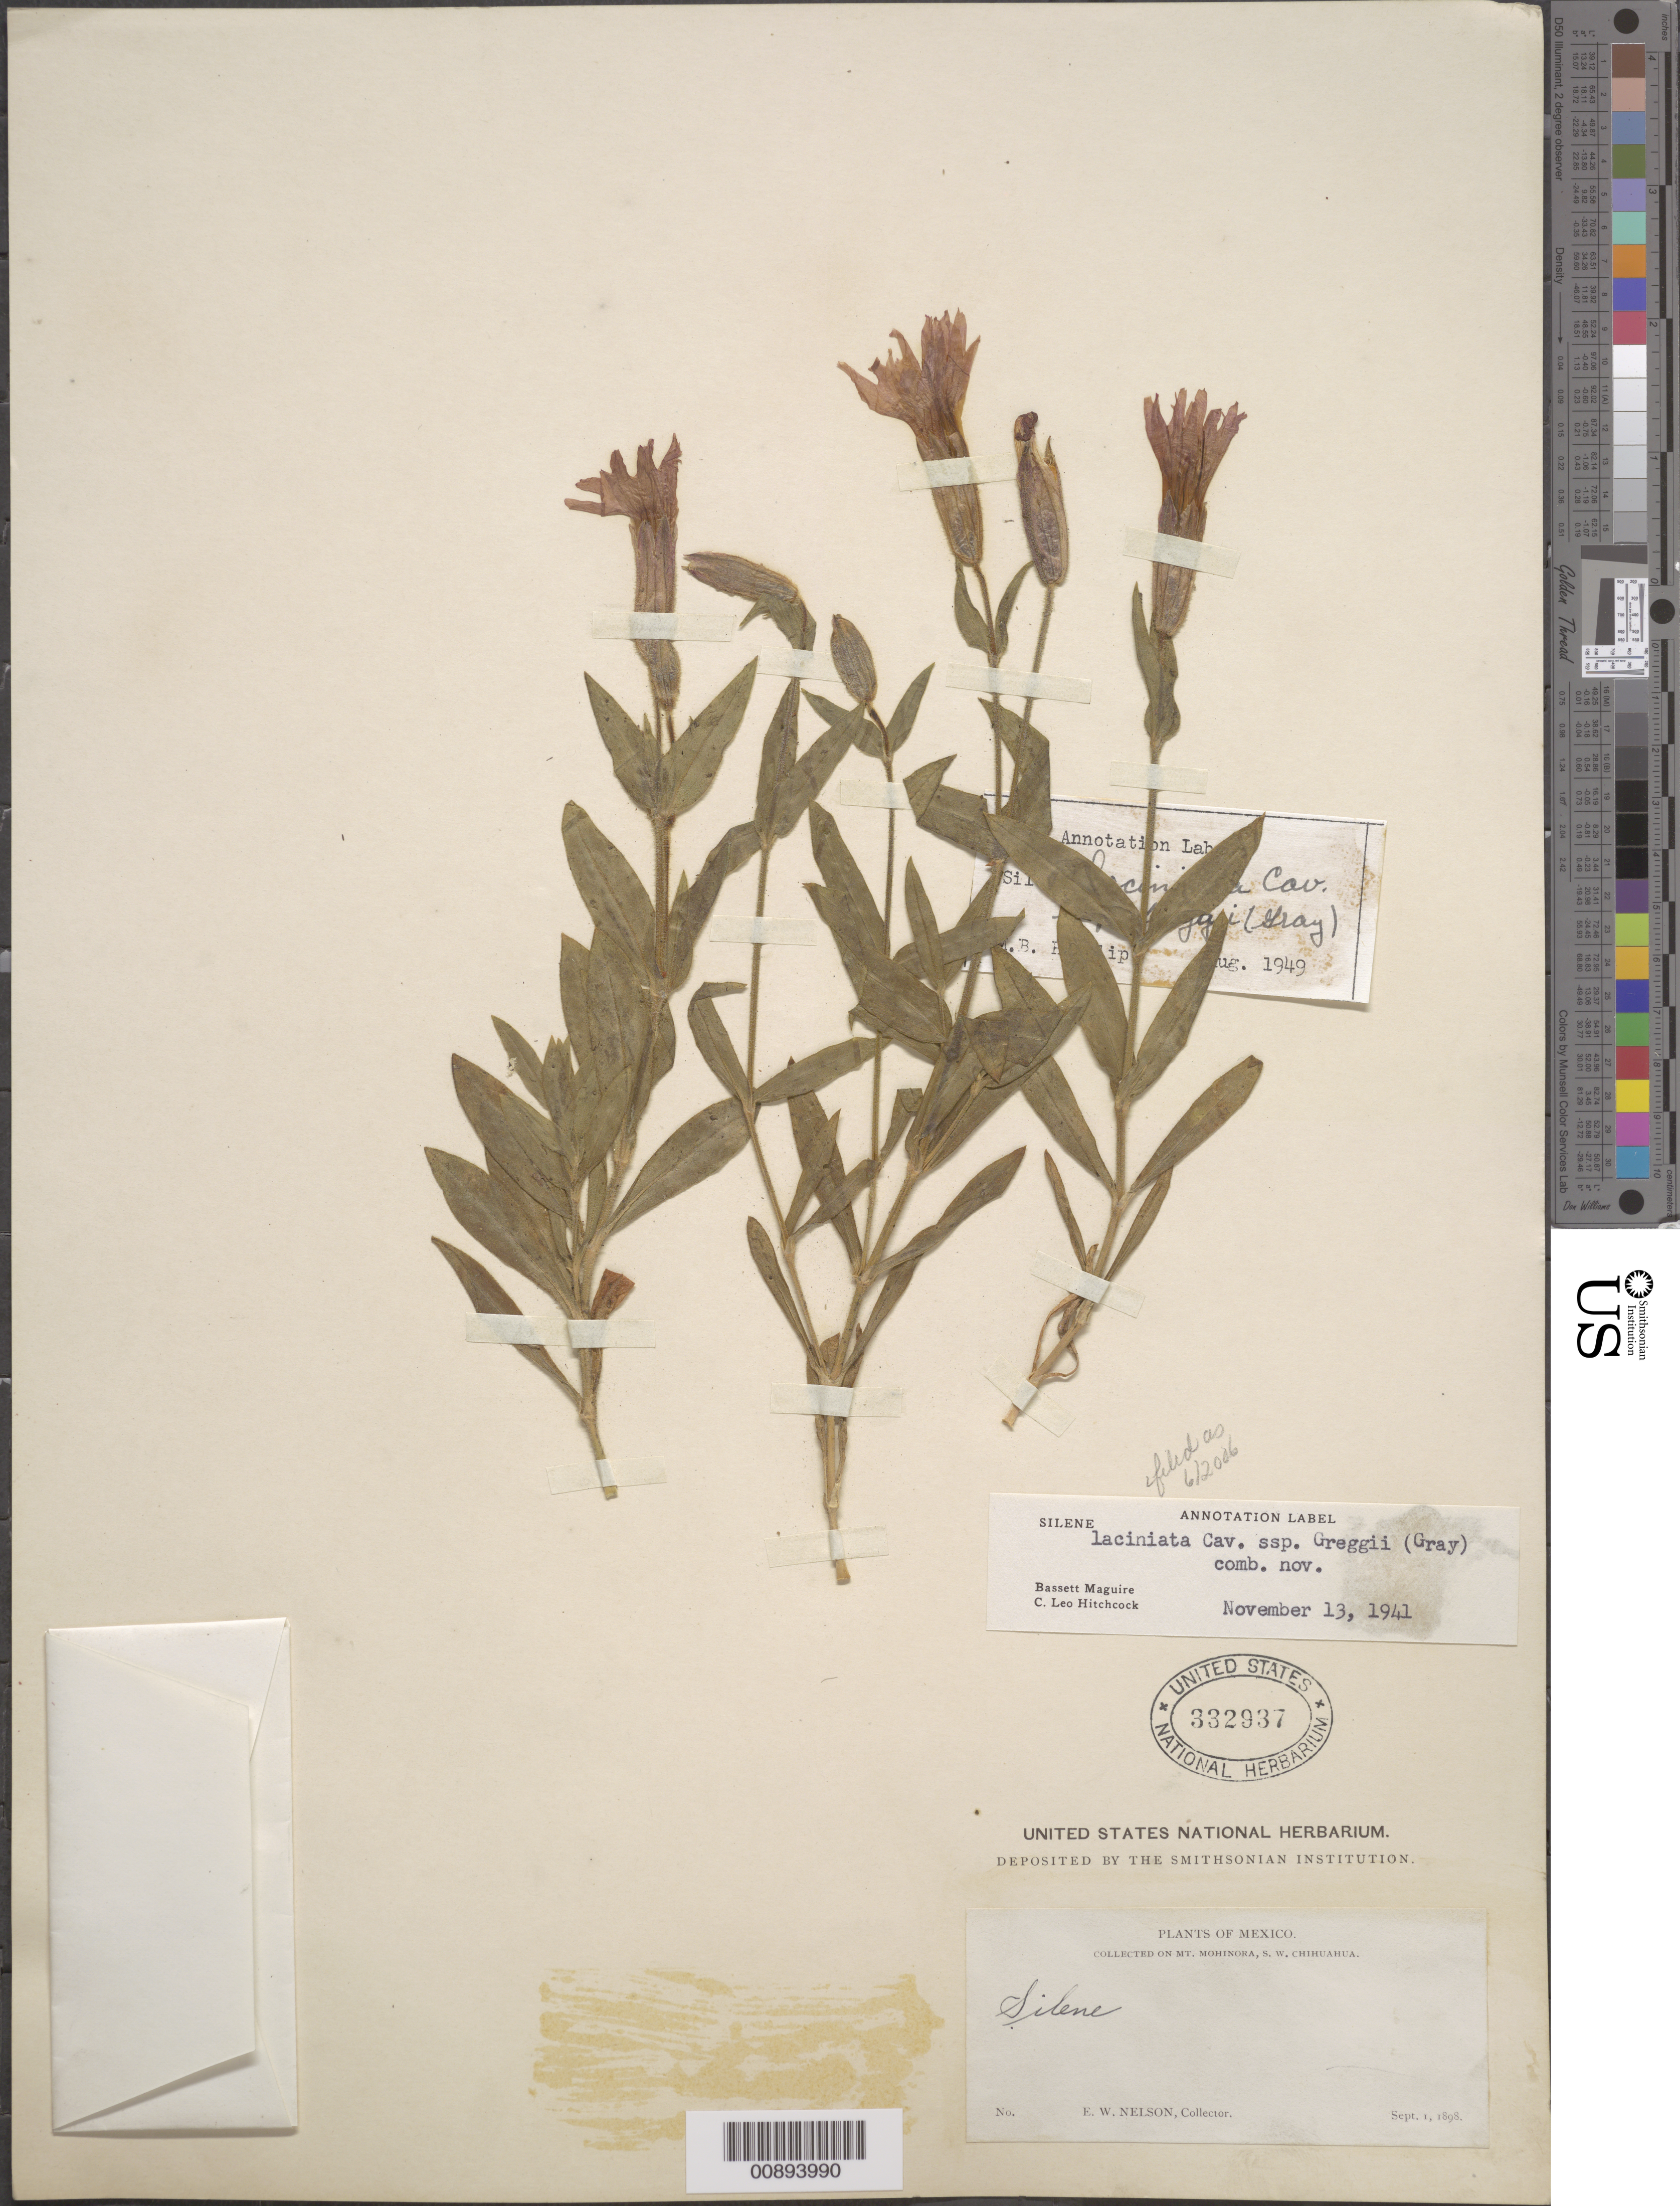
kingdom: Plantae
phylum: Tracheophyta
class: Magnoliopsida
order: Caryophyllales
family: Caryophyllaceae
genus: Silene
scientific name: Silene laciniata subsp. greggii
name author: (A. Gray) C.L. Hitchc. & Maguire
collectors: E. W. Nelson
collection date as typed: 01 Sep 1898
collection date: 1898-09-01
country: Mexico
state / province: Chihuahua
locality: Mt. Mohinora, S.W. Chihuahua.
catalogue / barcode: US 332937